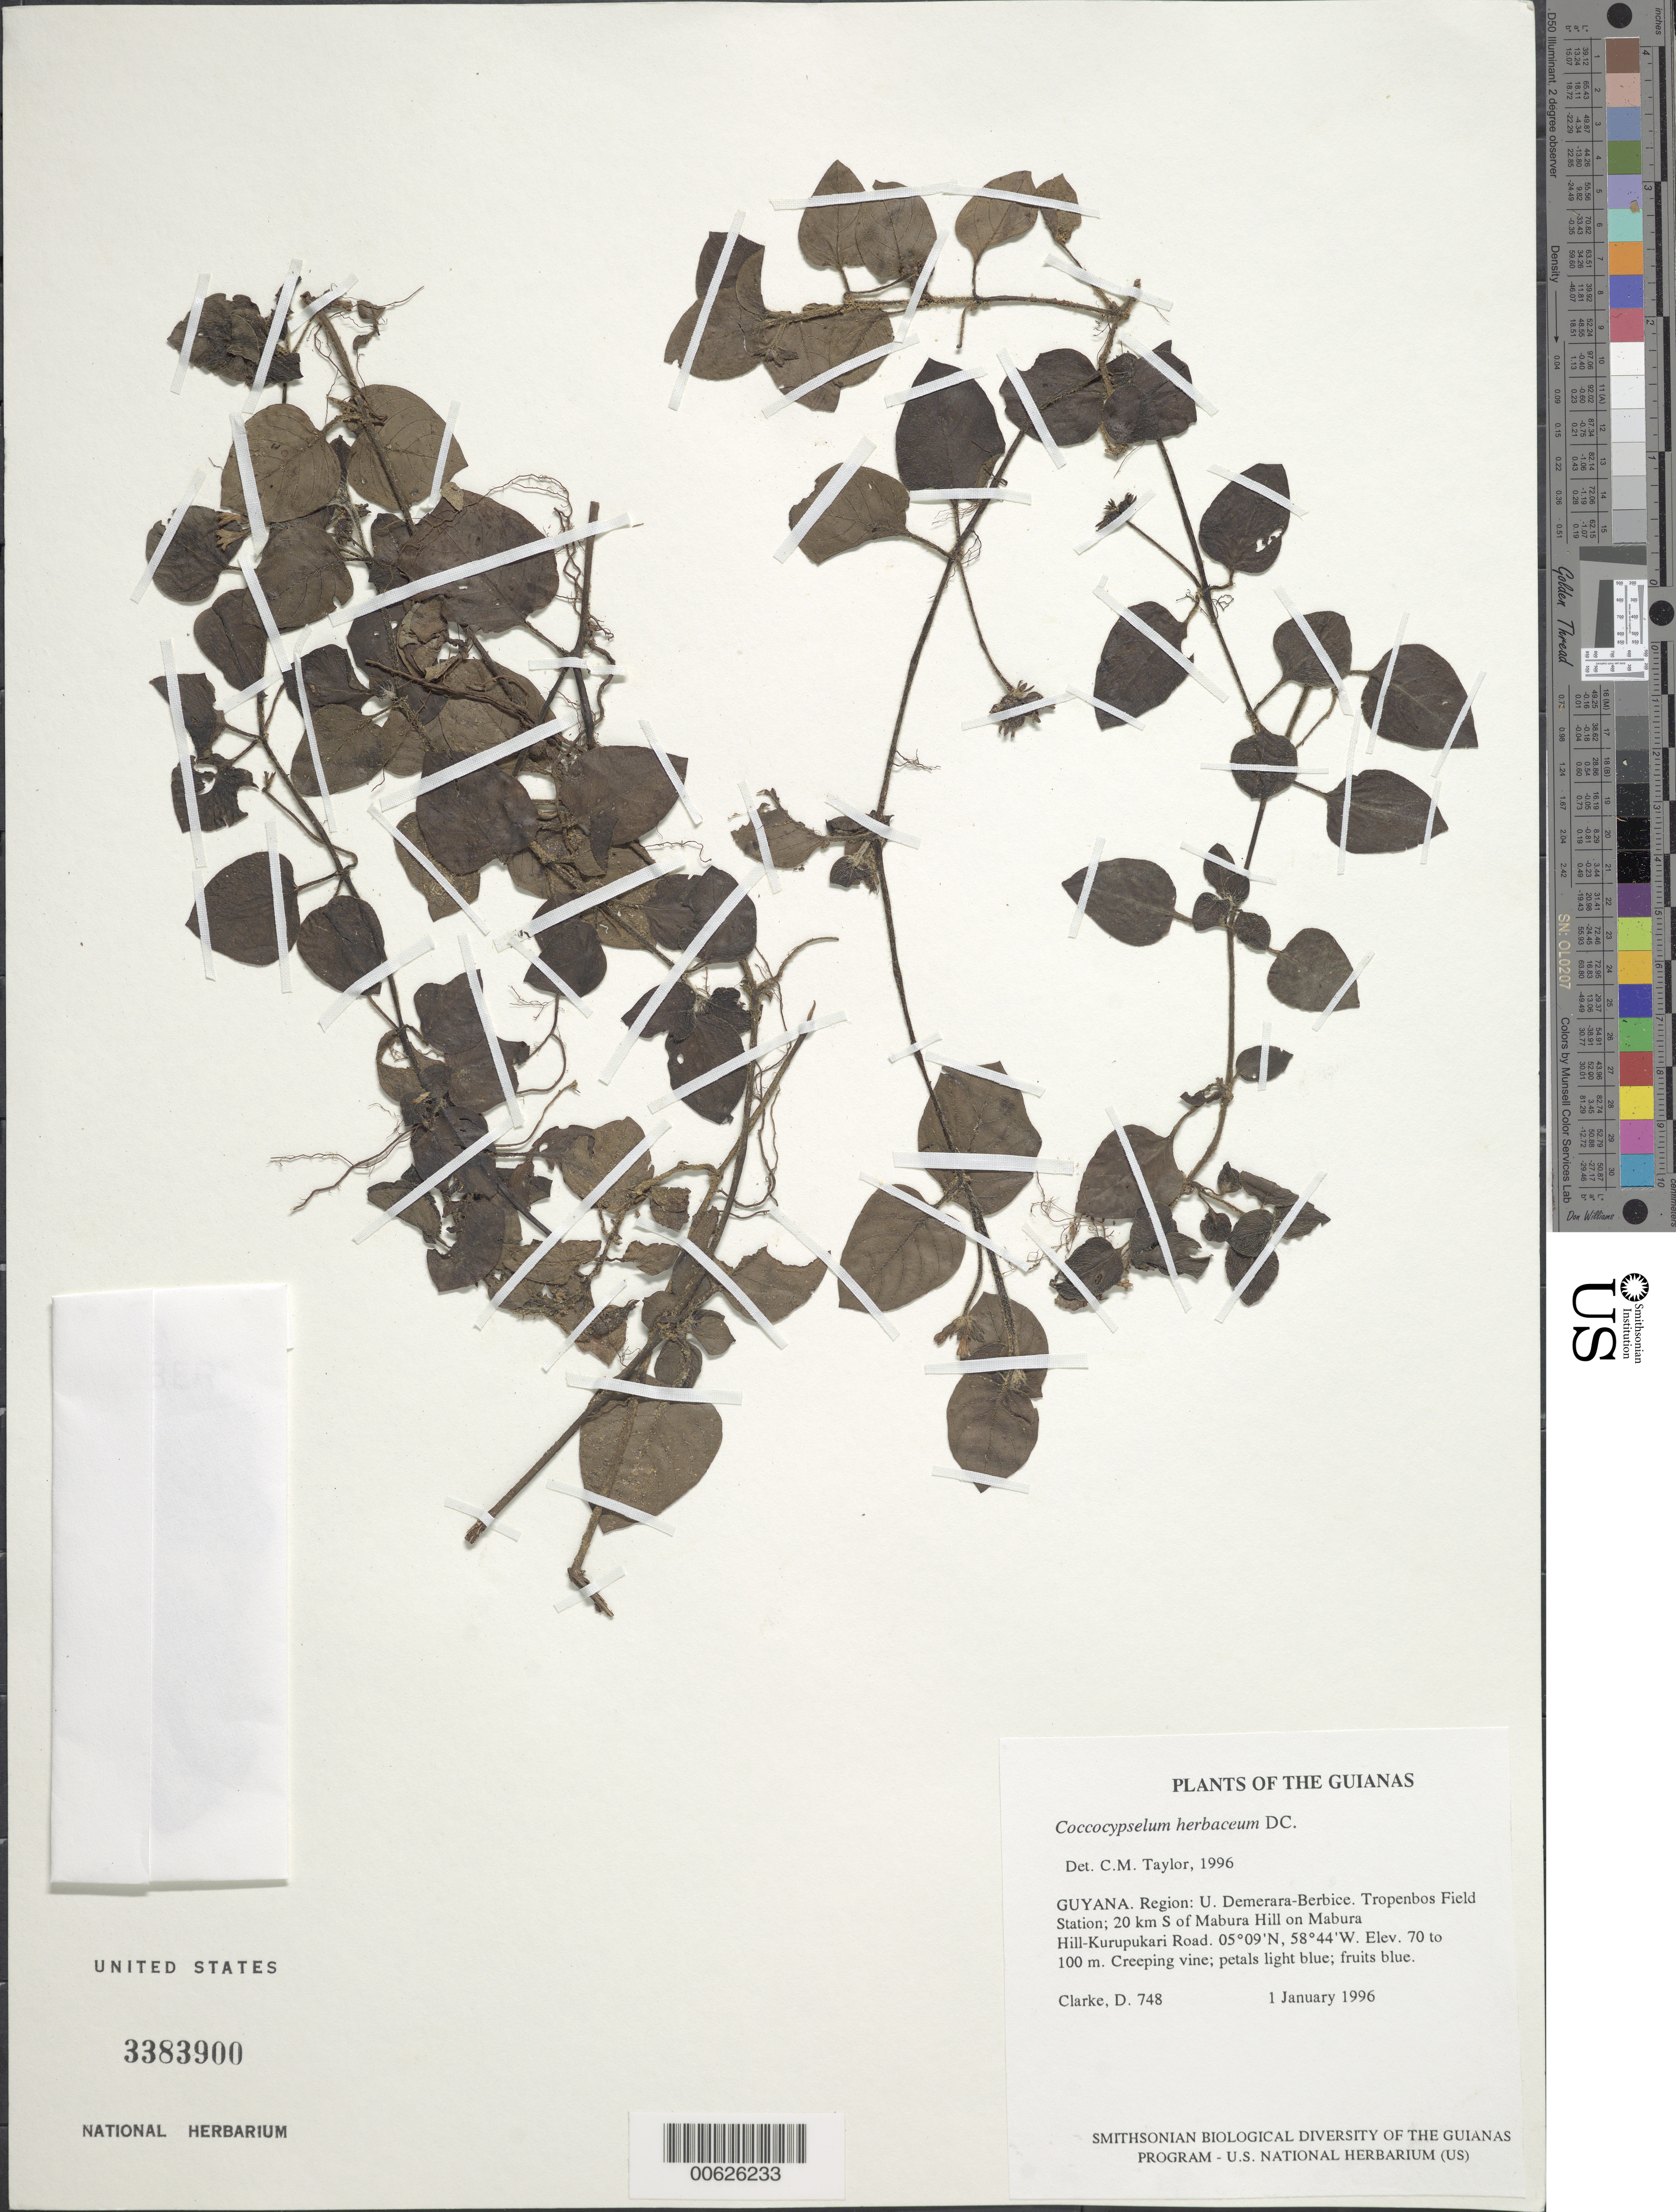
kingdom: Plantae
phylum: Tracheophyta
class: Magnoliopsida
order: Gentianales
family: Rubiaceae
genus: Coccocypselum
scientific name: Coccocypselum guianense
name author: (Aubl.) K. Schum.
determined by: Costa, C. B.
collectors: H. D. Clarke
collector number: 748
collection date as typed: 1 January 1996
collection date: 1996-01-01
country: Guyana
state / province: U. Demerara-Berbice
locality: Tropenbos Field Station; 20 km S of Mabura Hill on Mabura Hill-Kurupukari Road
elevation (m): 70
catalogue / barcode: US 3383900